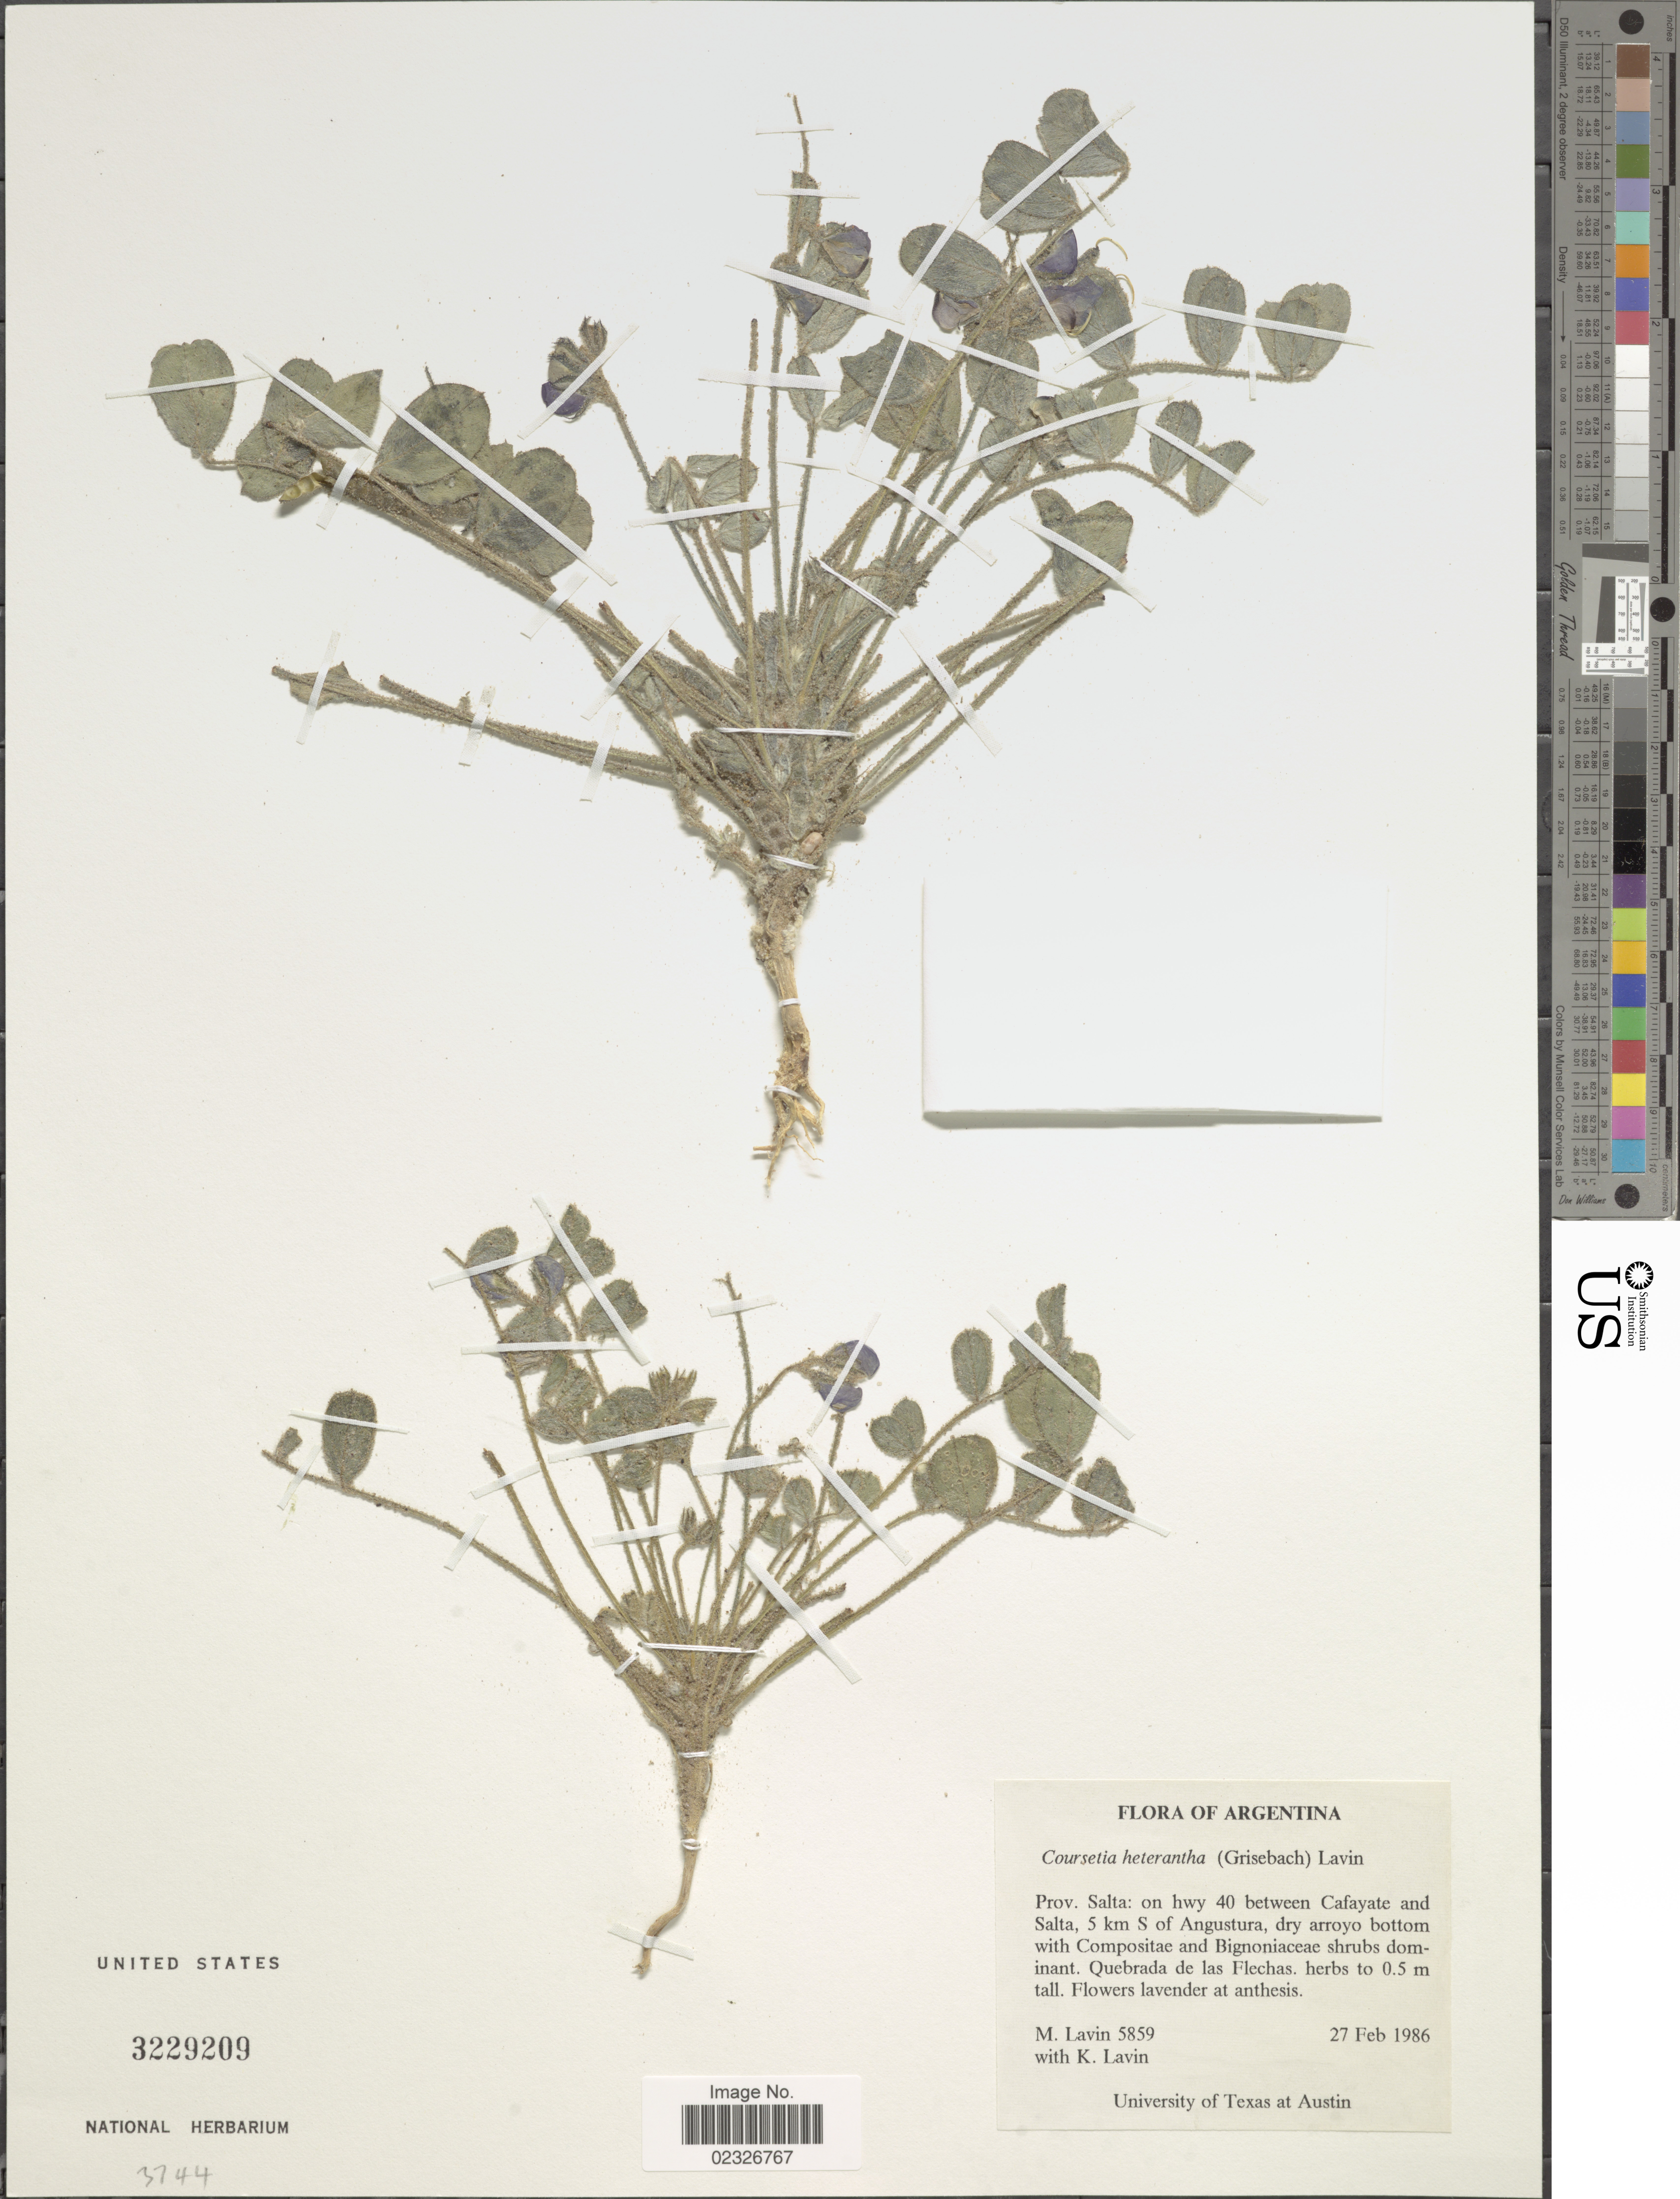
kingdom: Plantae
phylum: Tracheophyta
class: Magnoliopsida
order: Fabales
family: Fabaceae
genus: Coursetia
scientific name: Coursetia heterantha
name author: (Griseb.) Lavin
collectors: M. Lavin & K. Lavin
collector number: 5859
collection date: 1986-02-27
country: Argentina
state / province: Salta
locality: Prov. Salta: on hwy 40 between Cafayate and Salta, 5 km S of Angustura, dry arroyo bottom. Quebrada de las Flechas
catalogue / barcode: US 3229209